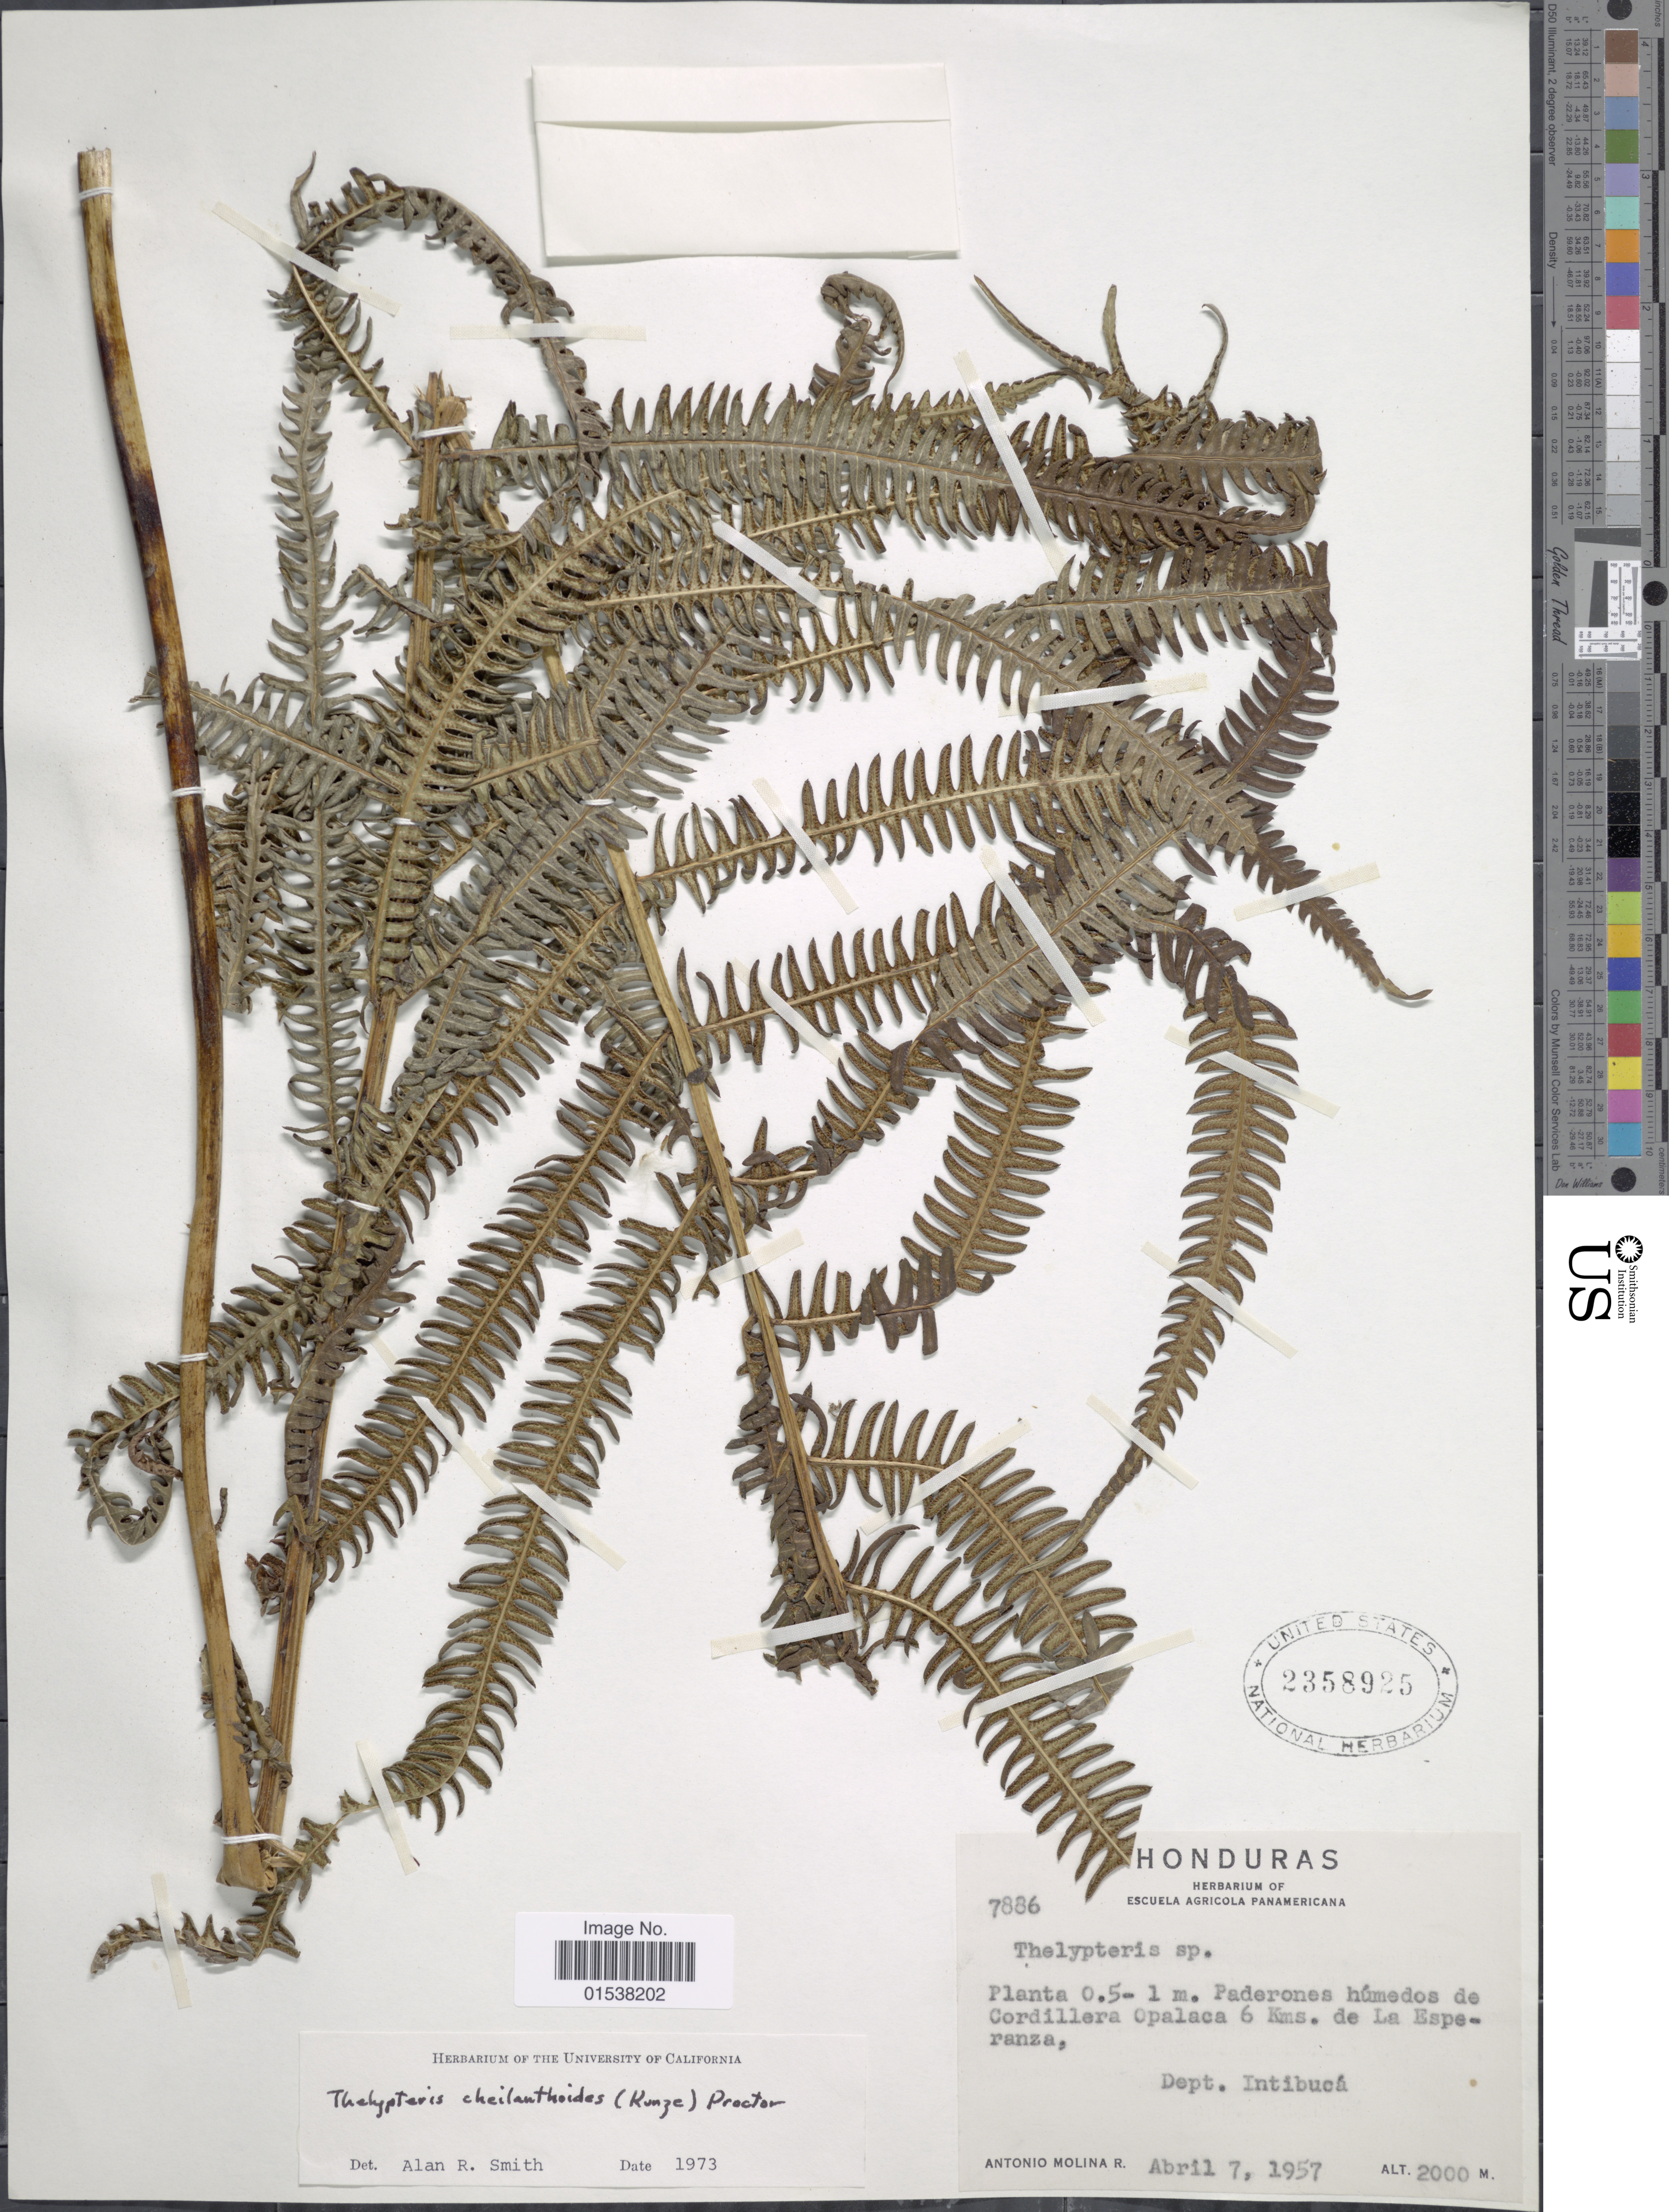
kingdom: Plantae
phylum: Tracheophyta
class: Polypodiopsida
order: Polypodiales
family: Thelypteridaceae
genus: Amauropelta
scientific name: Amauropelta cheilanthoides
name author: (Kunze) Á. Löve & D. Löve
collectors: A. Molina R.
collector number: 7886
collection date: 1957-04-07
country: Honduras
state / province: Intibuca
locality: Cordillera Opalaca 6 kma de La Esperanza, Dept. Intibuca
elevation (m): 2000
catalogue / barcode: US 2358925